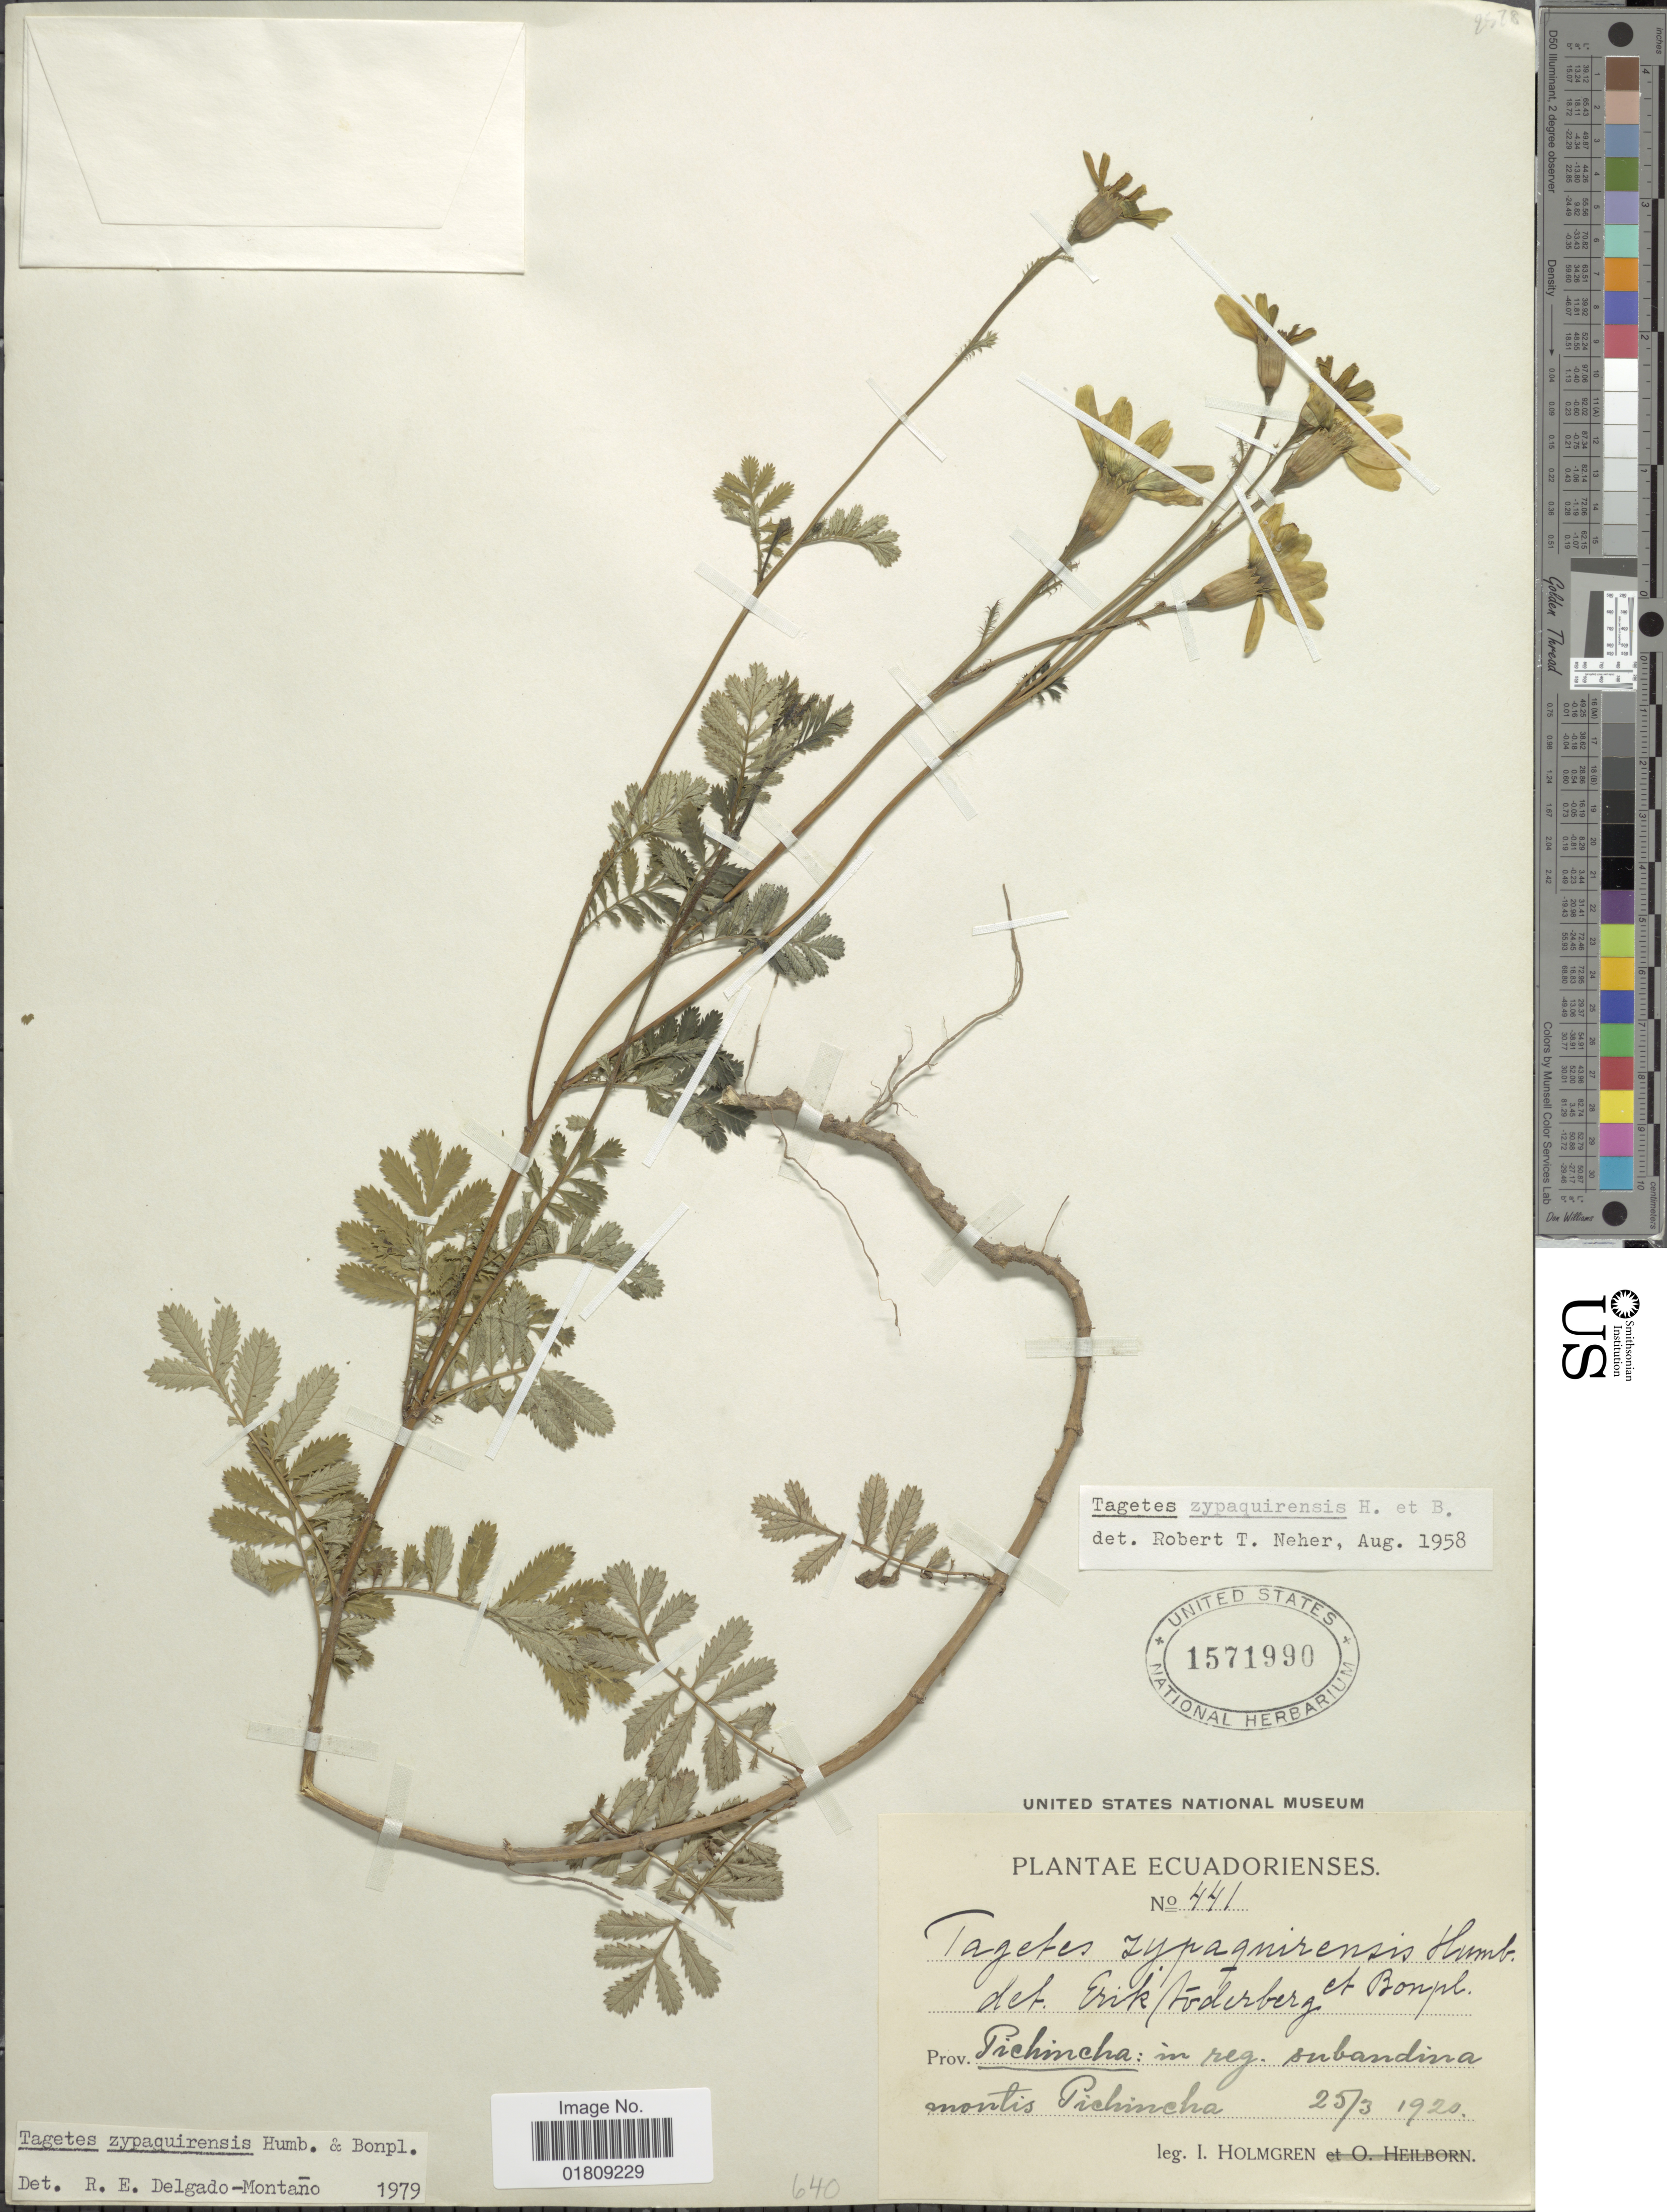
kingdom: Plantae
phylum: Tracheophyta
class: Magnoliopsida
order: Asterales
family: Asteraceae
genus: Tagetes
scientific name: Tagetes zypaquirensis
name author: Humb. & Bonpl.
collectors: I. Holmgren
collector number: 441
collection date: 1920-03-25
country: Ecuador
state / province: Pichincha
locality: Montis Pichincha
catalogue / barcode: US 1571990